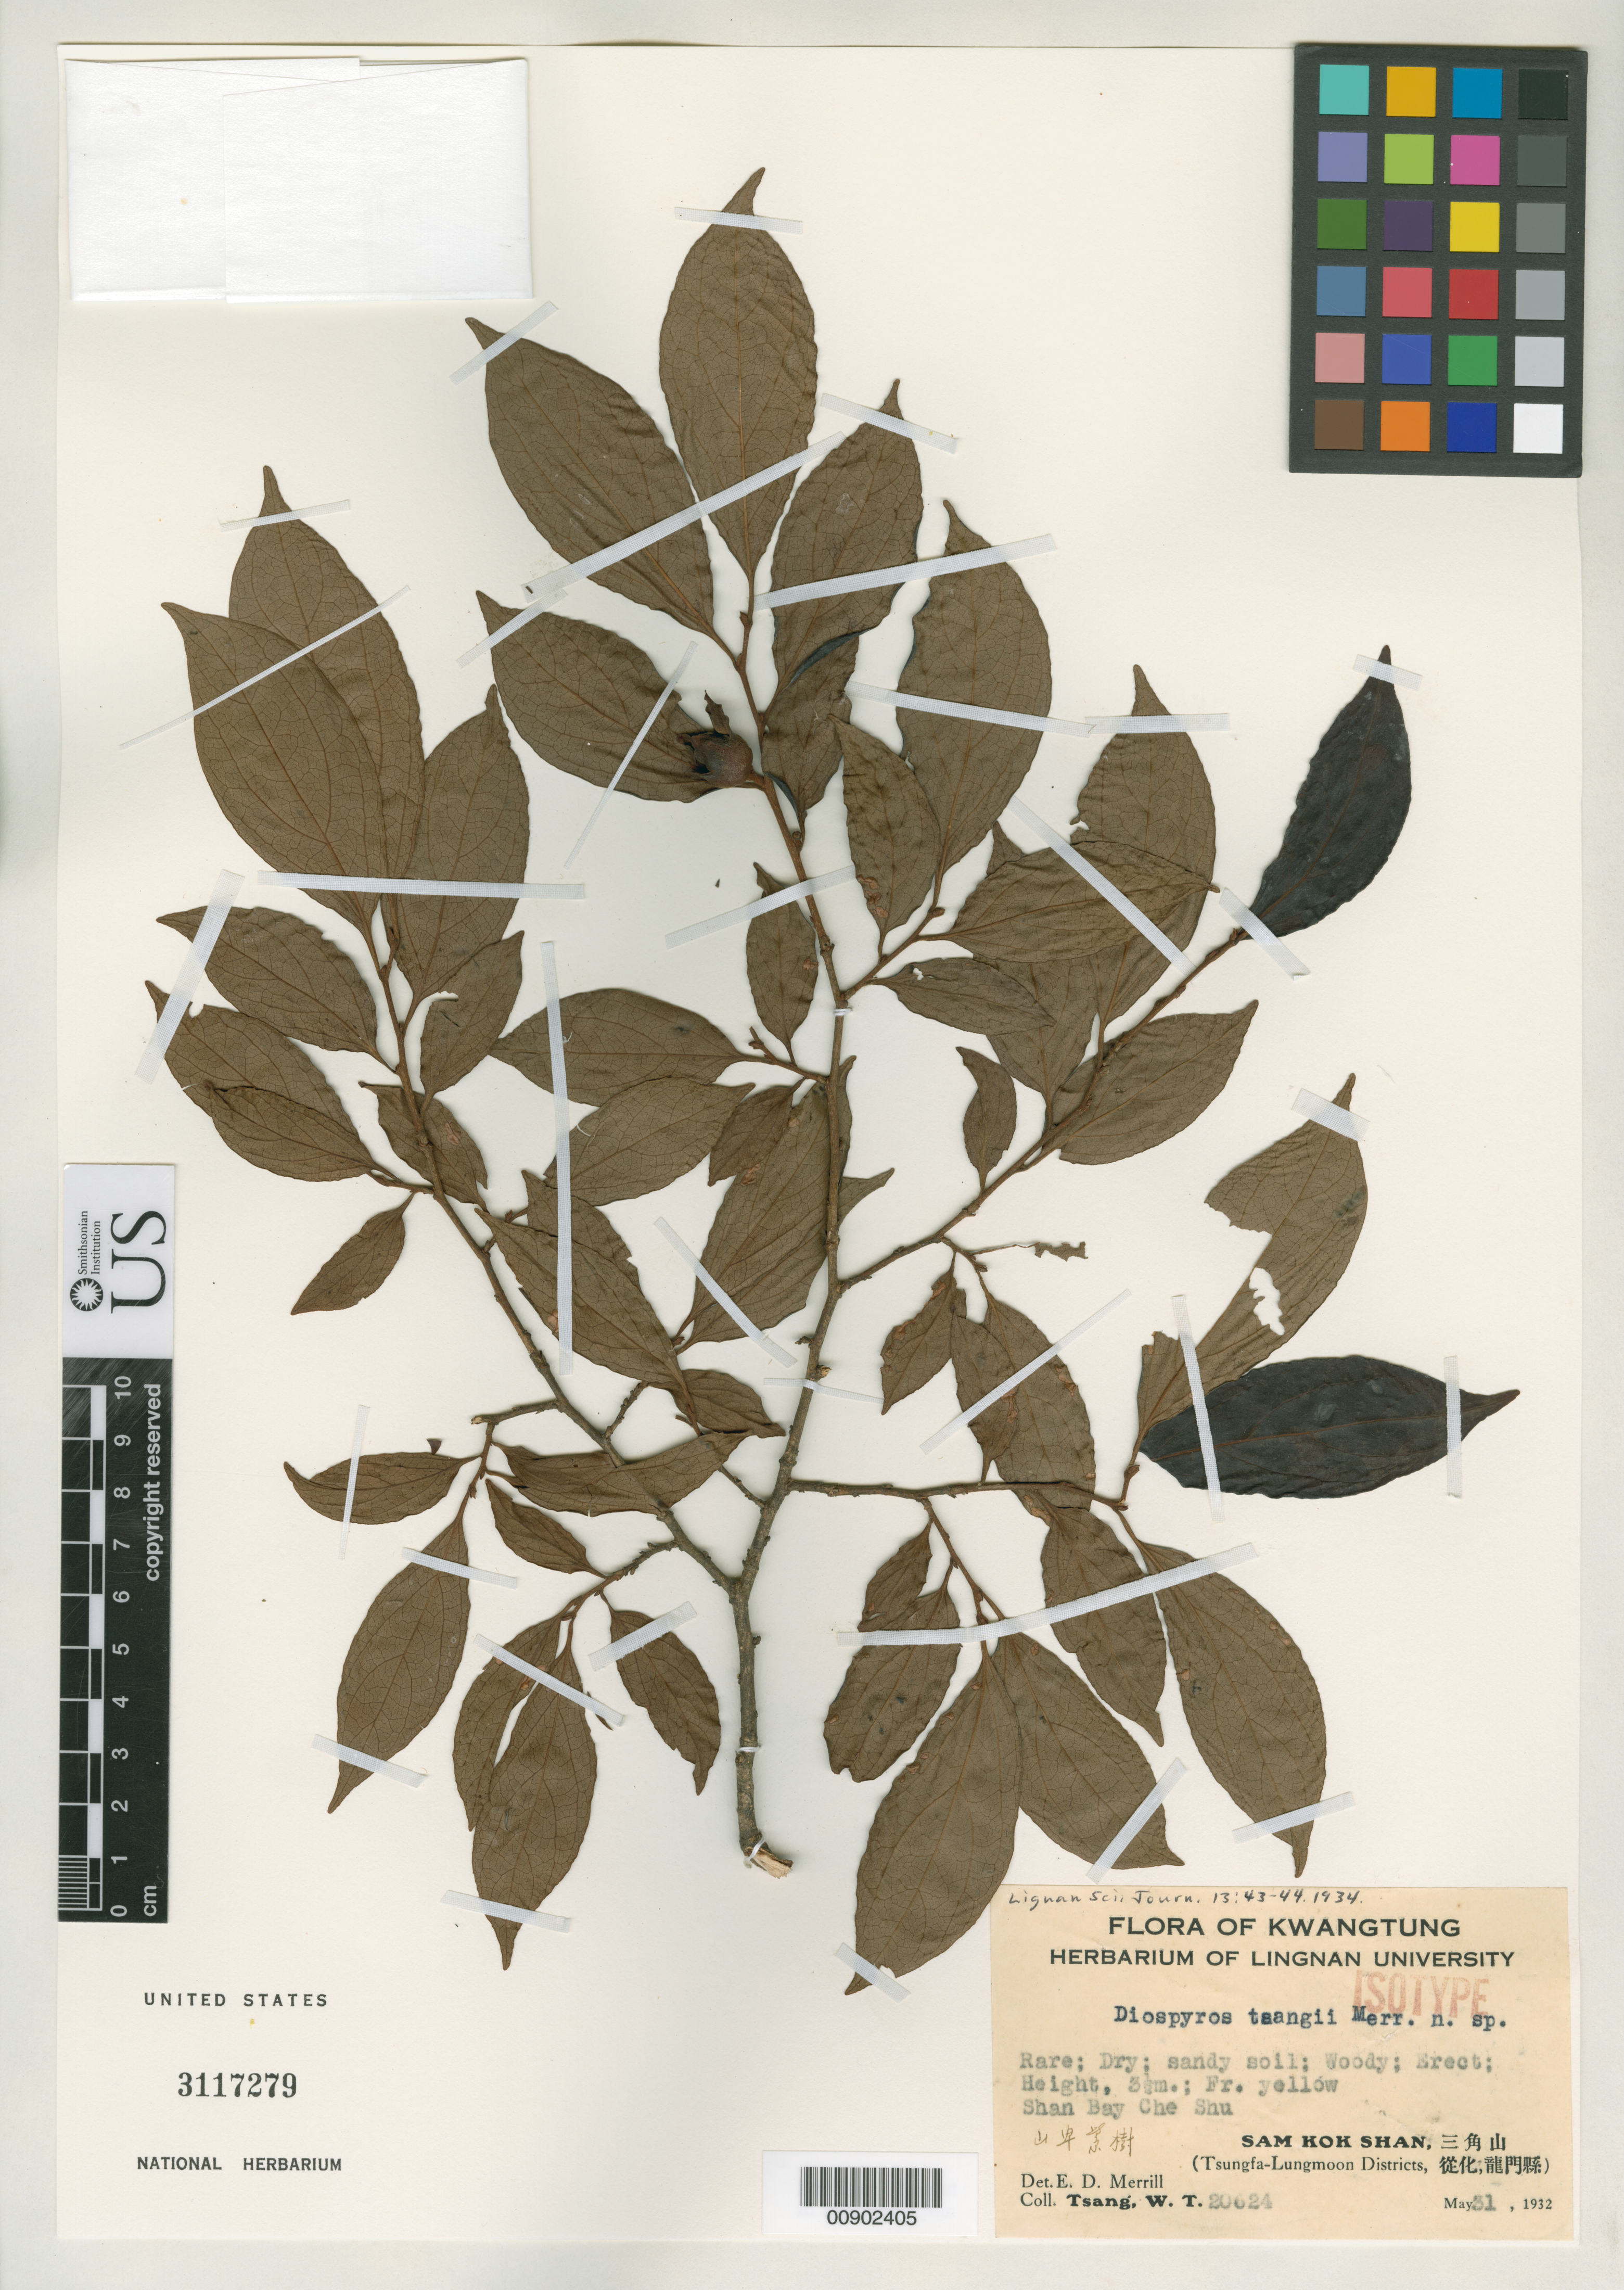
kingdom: Plantae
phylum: Tracheophyta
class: Magnoliopsida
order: Ericales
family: Ebenaceae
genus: Diospyros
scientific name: Diospyros tsangii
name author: Merr.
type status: Isotype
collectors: W. T. Tsang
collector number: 20624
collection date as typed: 31 May 1932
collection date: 1932-05-31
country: China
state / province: Guangdong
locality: San Kok Shan, Tsungfa-Lungmoon Districts. Shan Bay Che Shu.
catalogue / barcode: US 3117279